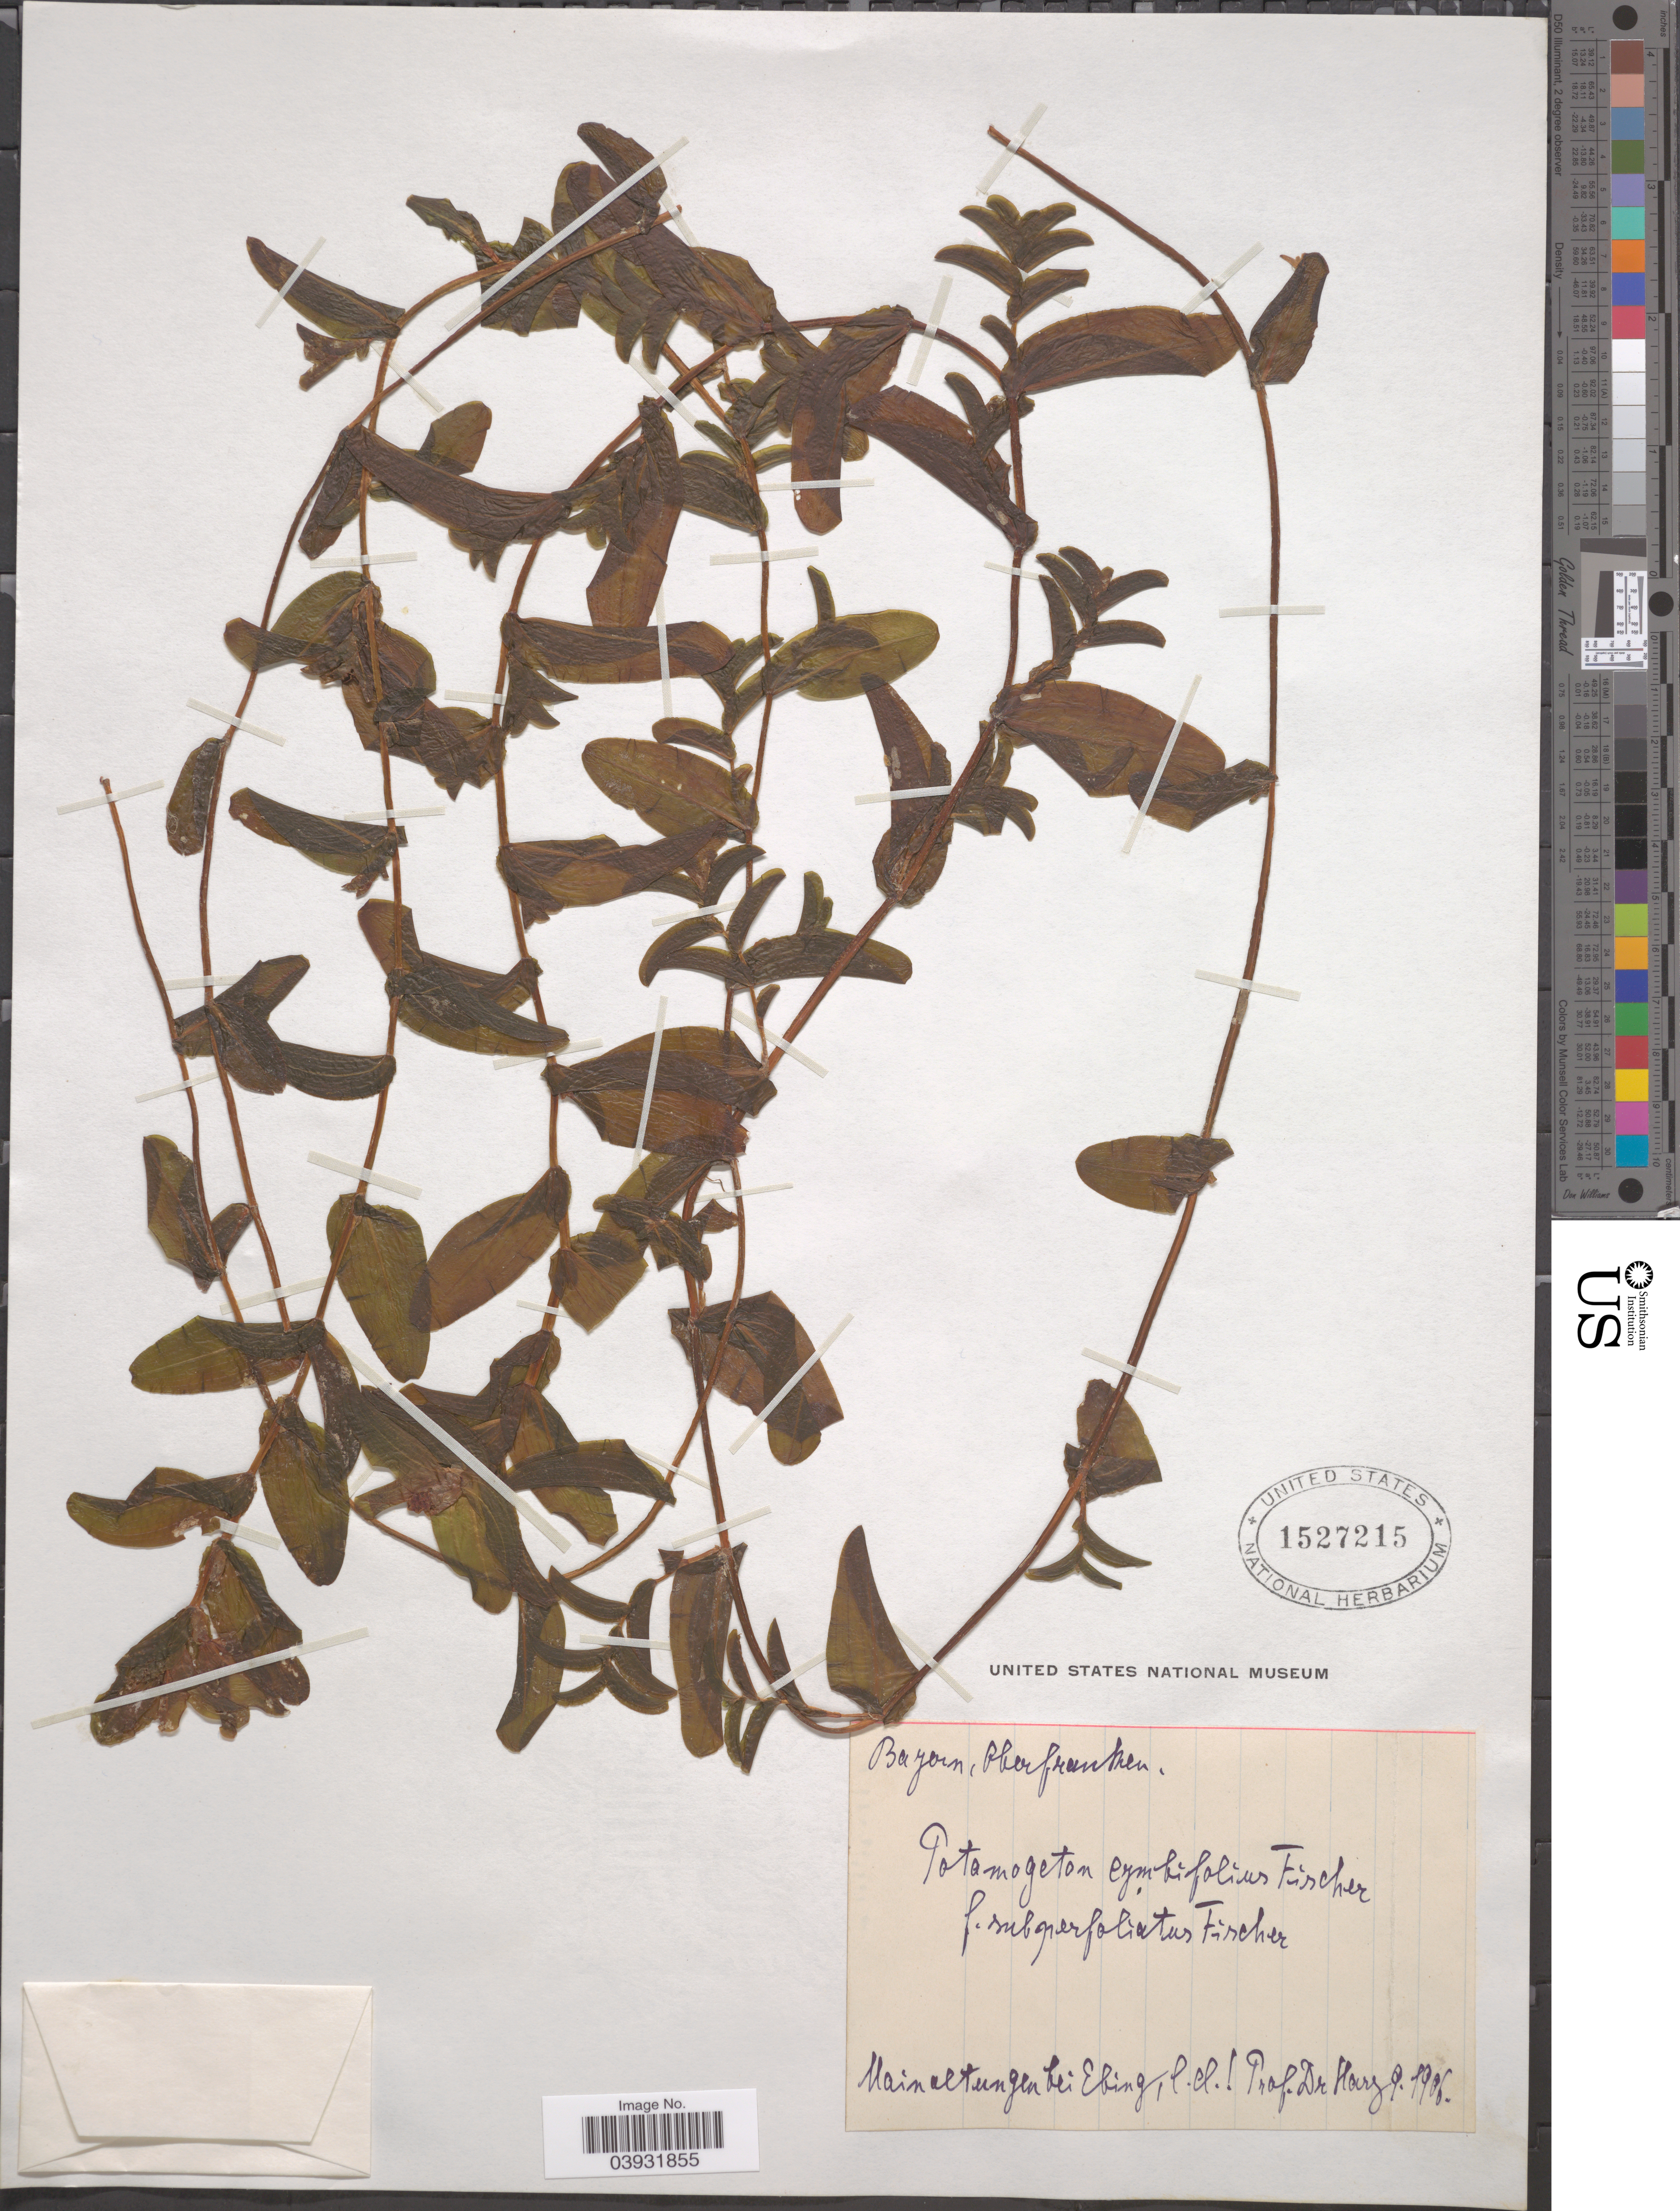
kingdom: Plantae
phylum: Tracheophyta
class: Liliopsida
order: Alismatales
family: Potamogetonaceae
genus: Potamogeton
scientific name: Potamogeton cymbifolius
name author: G.Fisch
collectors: -. Harz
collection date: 1906-09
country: Germany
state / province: Bayern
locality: Oberfranken. Mainaltungen bei Ebing.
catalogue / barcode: US 1527215